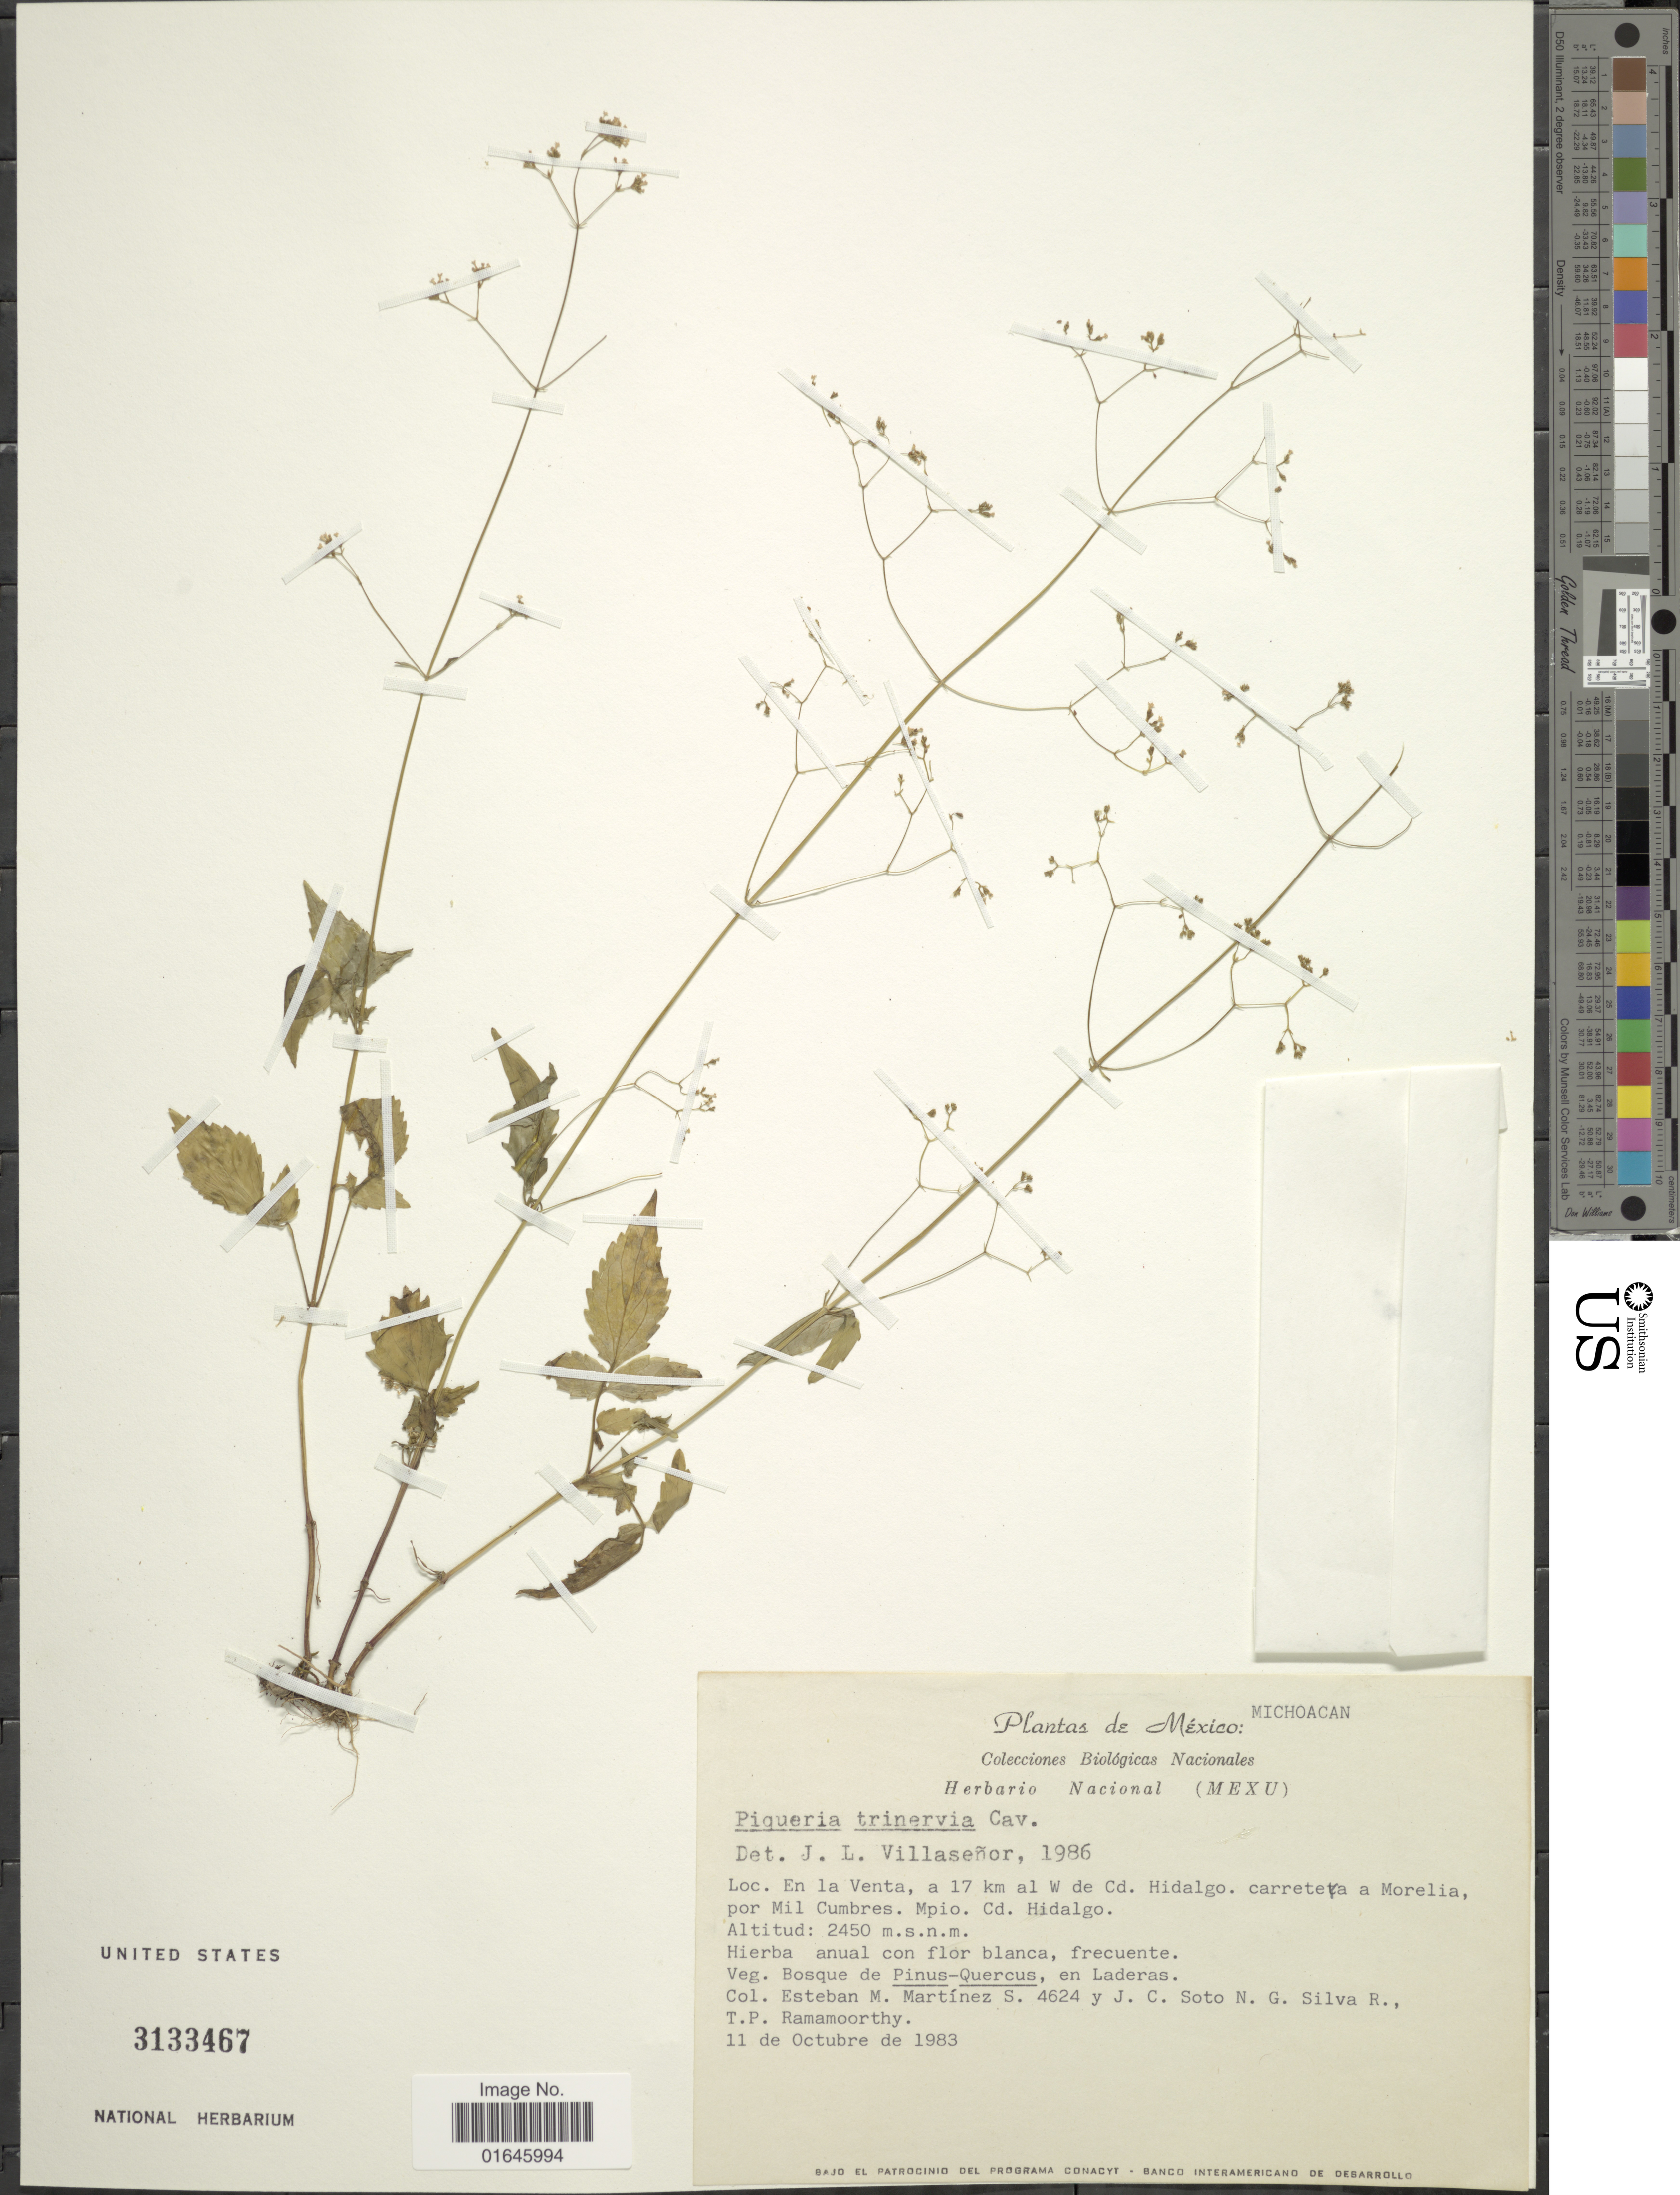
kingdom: Plantae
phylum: Tracheophyta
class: Magnoliopsida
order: Asterales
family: Asteraceae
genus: Piqueria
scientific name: Piqueria laxiflora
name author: B.L. Rob. & Seaton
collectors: E. M. Martínez S., J. C. Soto Núñez, G. Silva R. & T. P. Ramamoorthy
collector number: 4624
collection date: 1983-10-11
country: Mexico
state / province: Michoacán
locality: En la Venta, a 17 km al W de Cd. Hidalgo. carretera a Morelia,por Mil Cumbres, Mpio. Cd. Hidalgo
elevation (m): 2450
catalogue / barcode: US 3133467